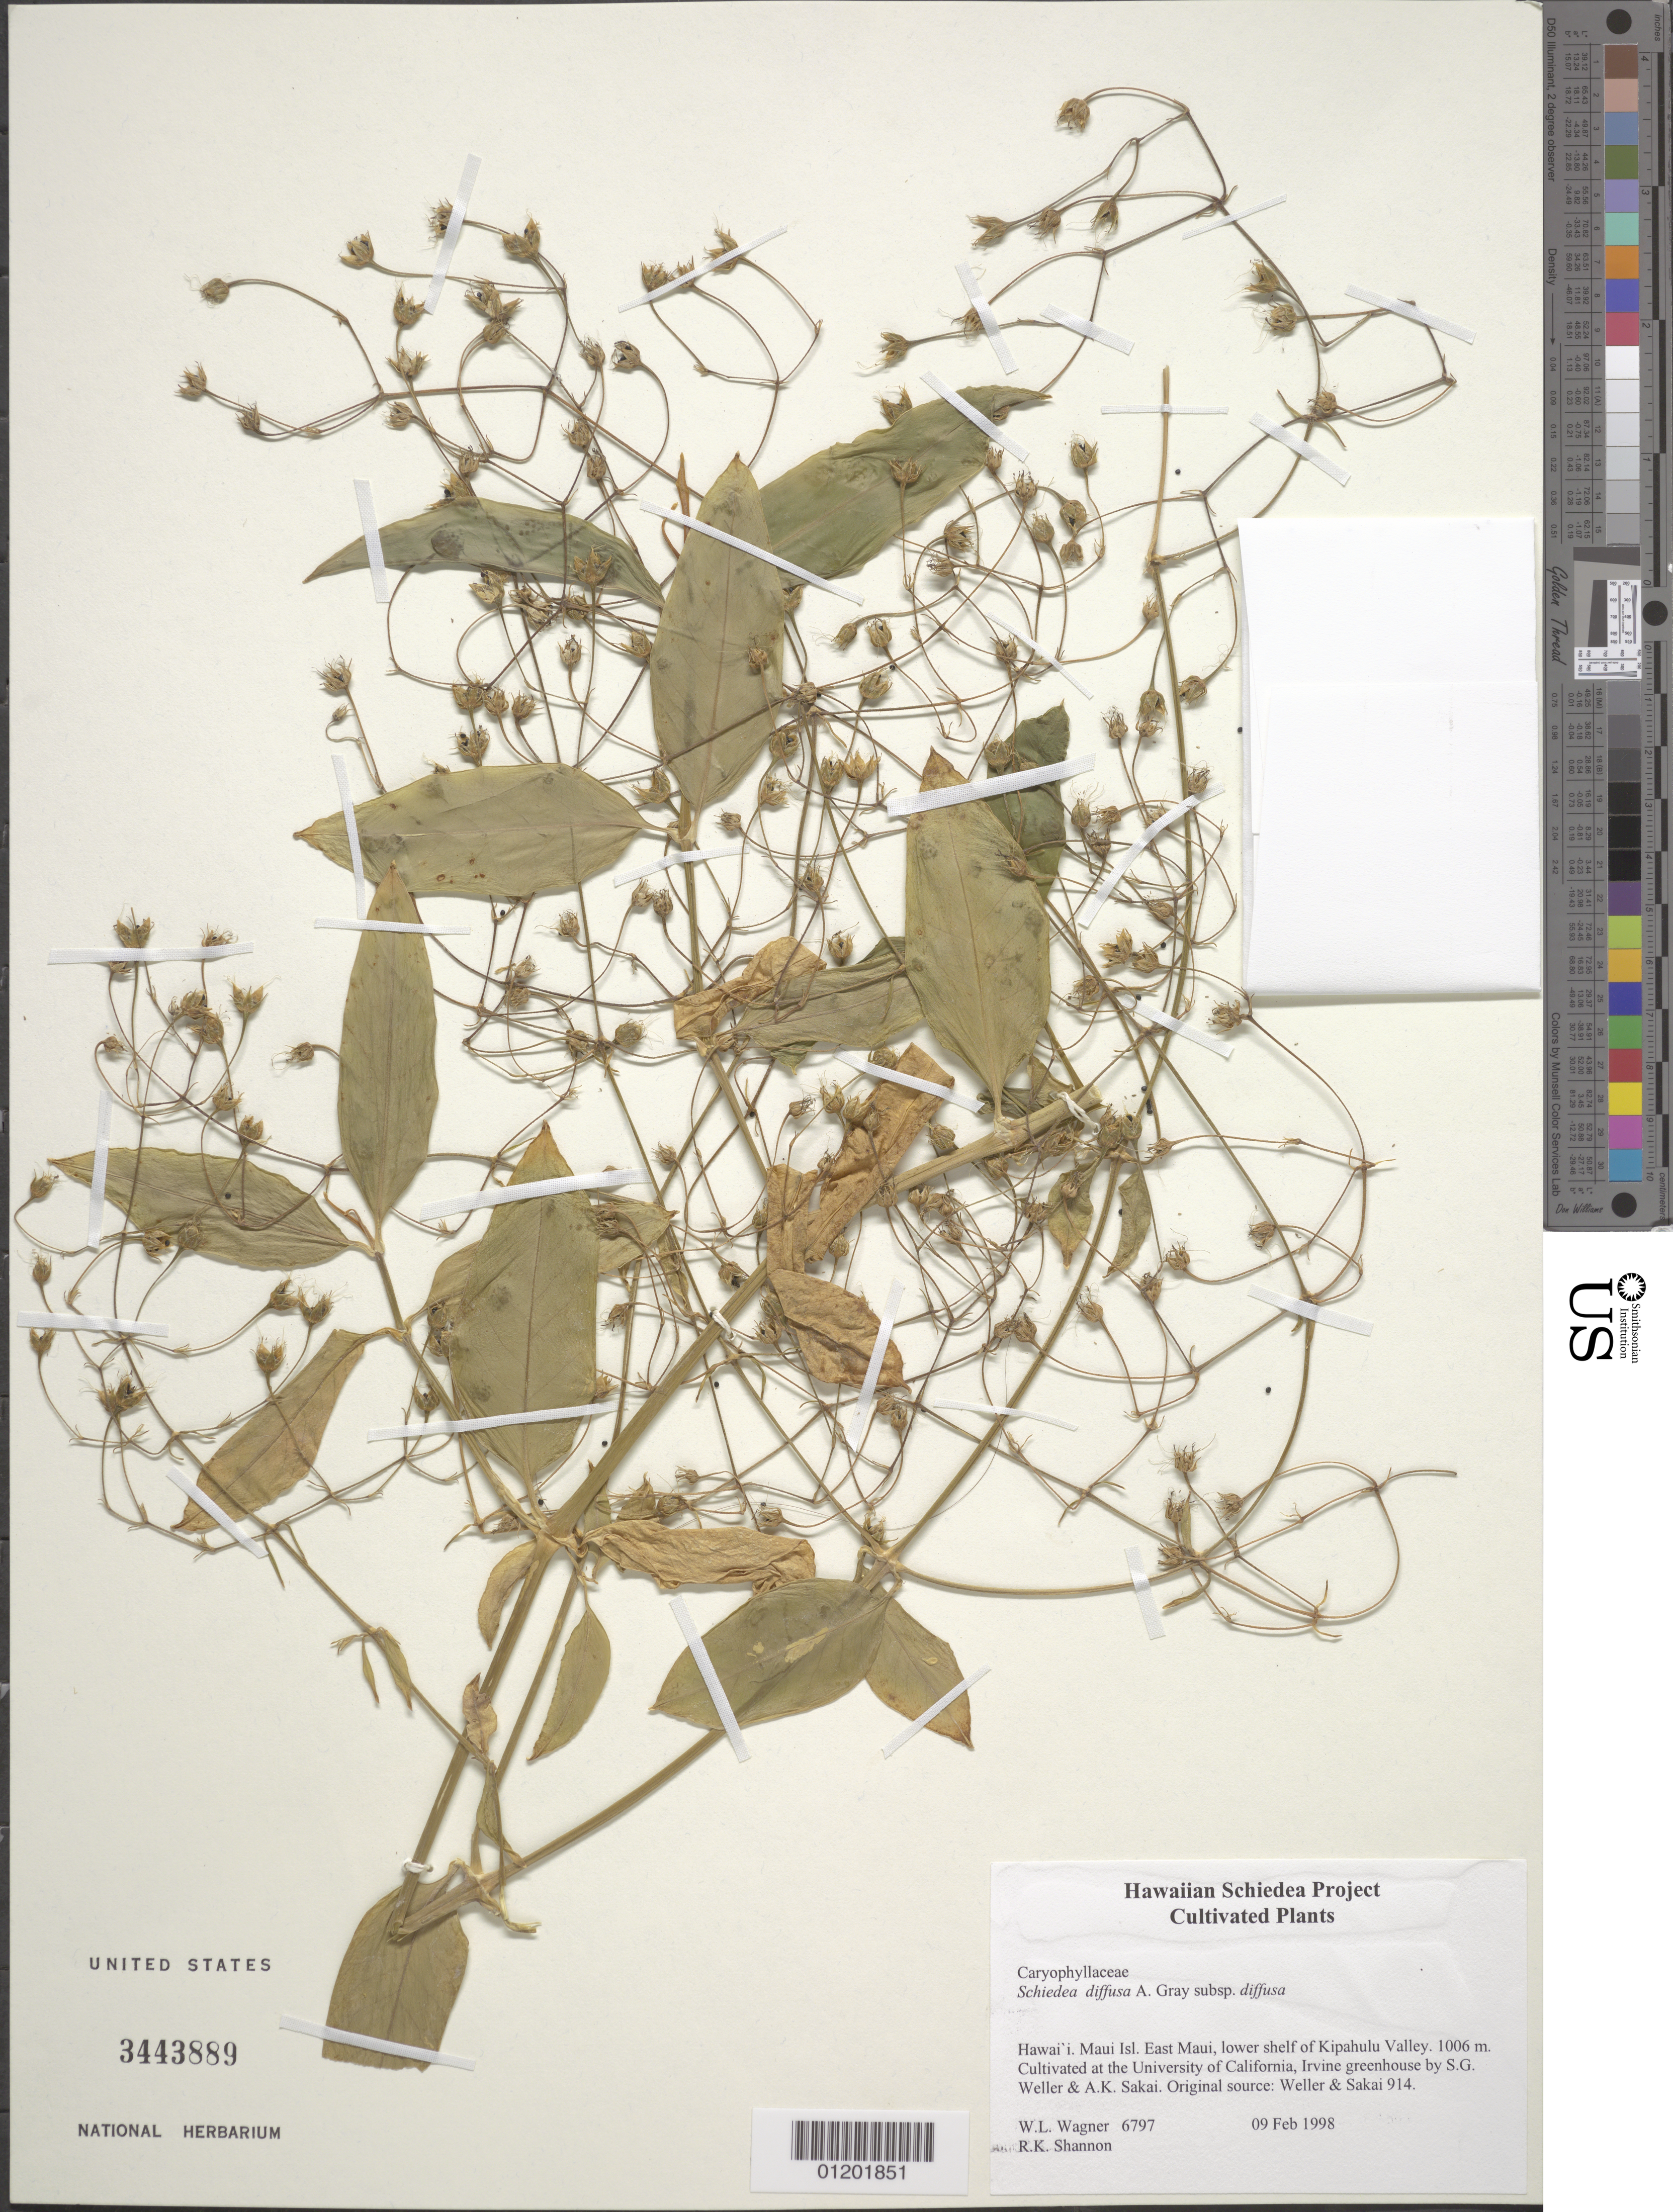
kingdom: Plantae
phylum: Tracheophyta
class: Magnoliopsida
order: Caryophyllales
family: Caryophyllaceae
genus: Schiedea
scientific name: Schiedea diffusa subsp. diffusa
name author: A. Gray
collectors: W. L. Wagner & R. Shannon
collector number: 6797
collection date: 1998-02-09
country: United States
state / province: California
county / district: Orange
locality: University of California, Irvine greenhouse.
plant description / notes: Cultivated at the University of California, Irvine greenhouse by S.G. Weller & A.K. Sakai. Original source: Weller & Sakai 914 (East Maui, lower shelf of Kipahulu Valley, 1006 m).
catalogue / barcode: US 3443889